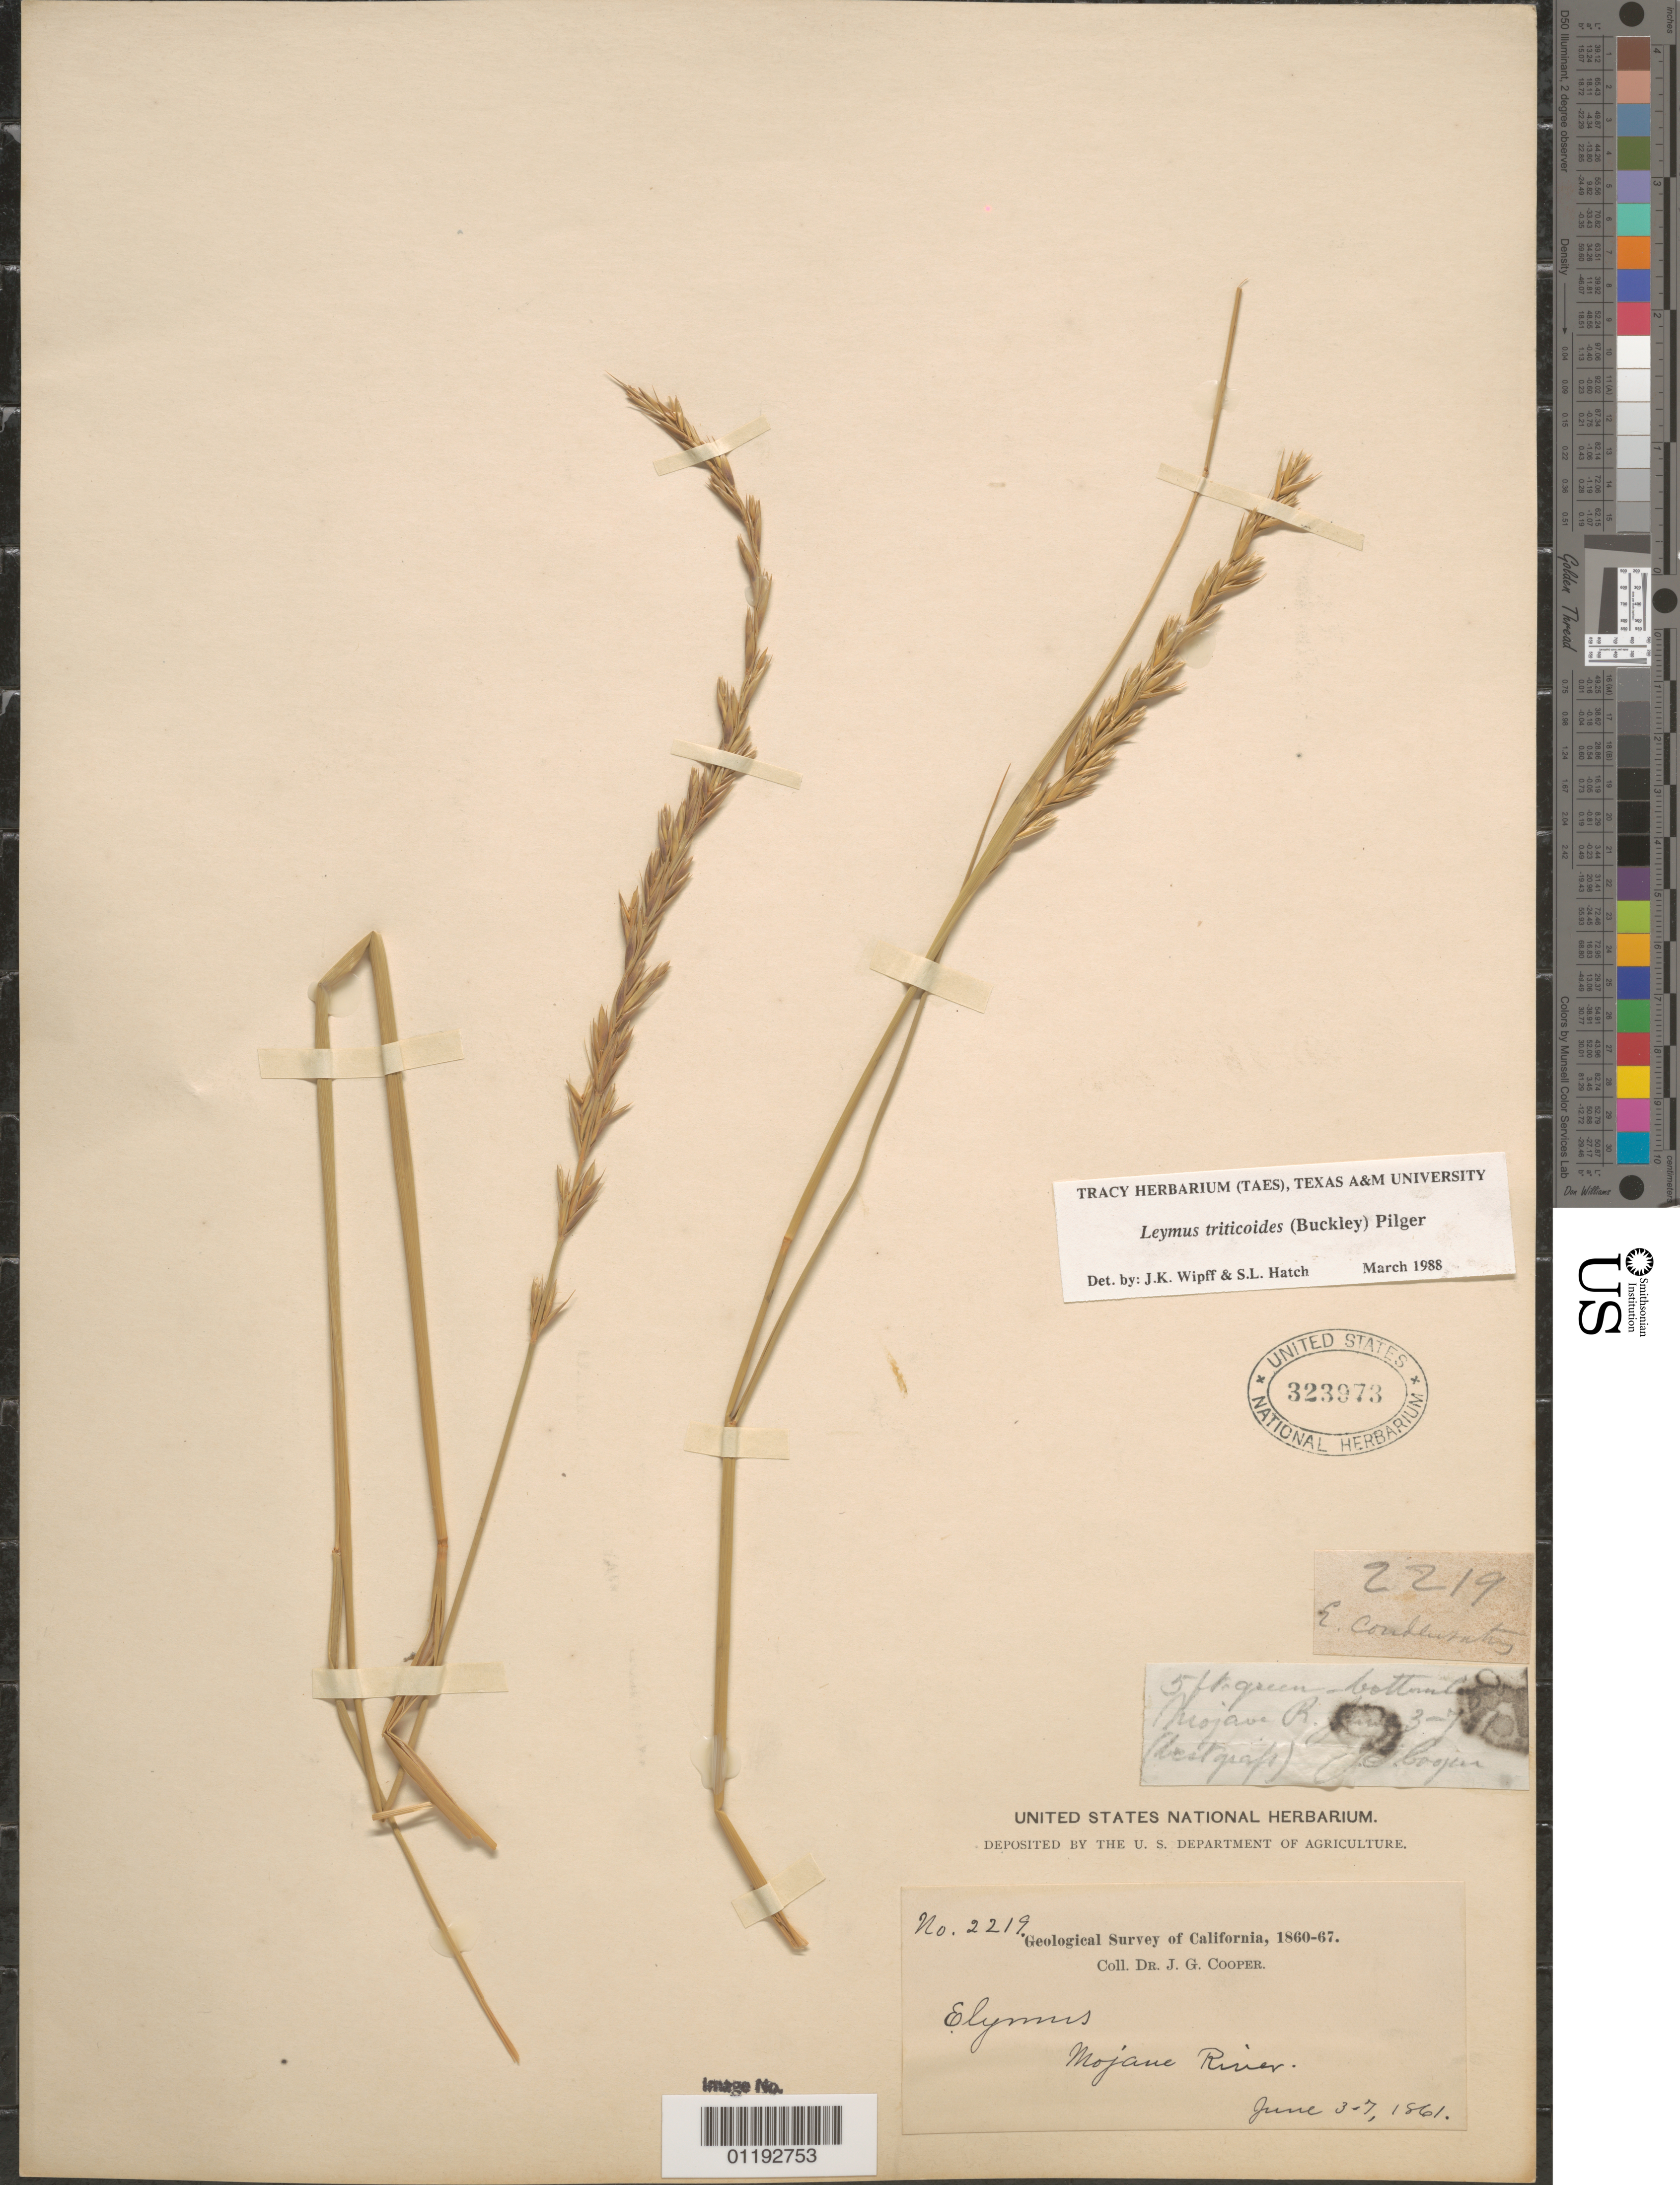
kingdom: Plantae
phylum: Tracheophyta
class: Liliopsida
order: Poales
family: Poaceae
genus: Leymus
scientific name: Leymus triticoides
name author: (Buckley) Pilg.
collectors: J. G. Cooper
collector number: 2219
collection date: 1861-06-03/1861-06-07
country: United States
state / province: California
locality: Mojave River.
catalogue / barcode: US 323973